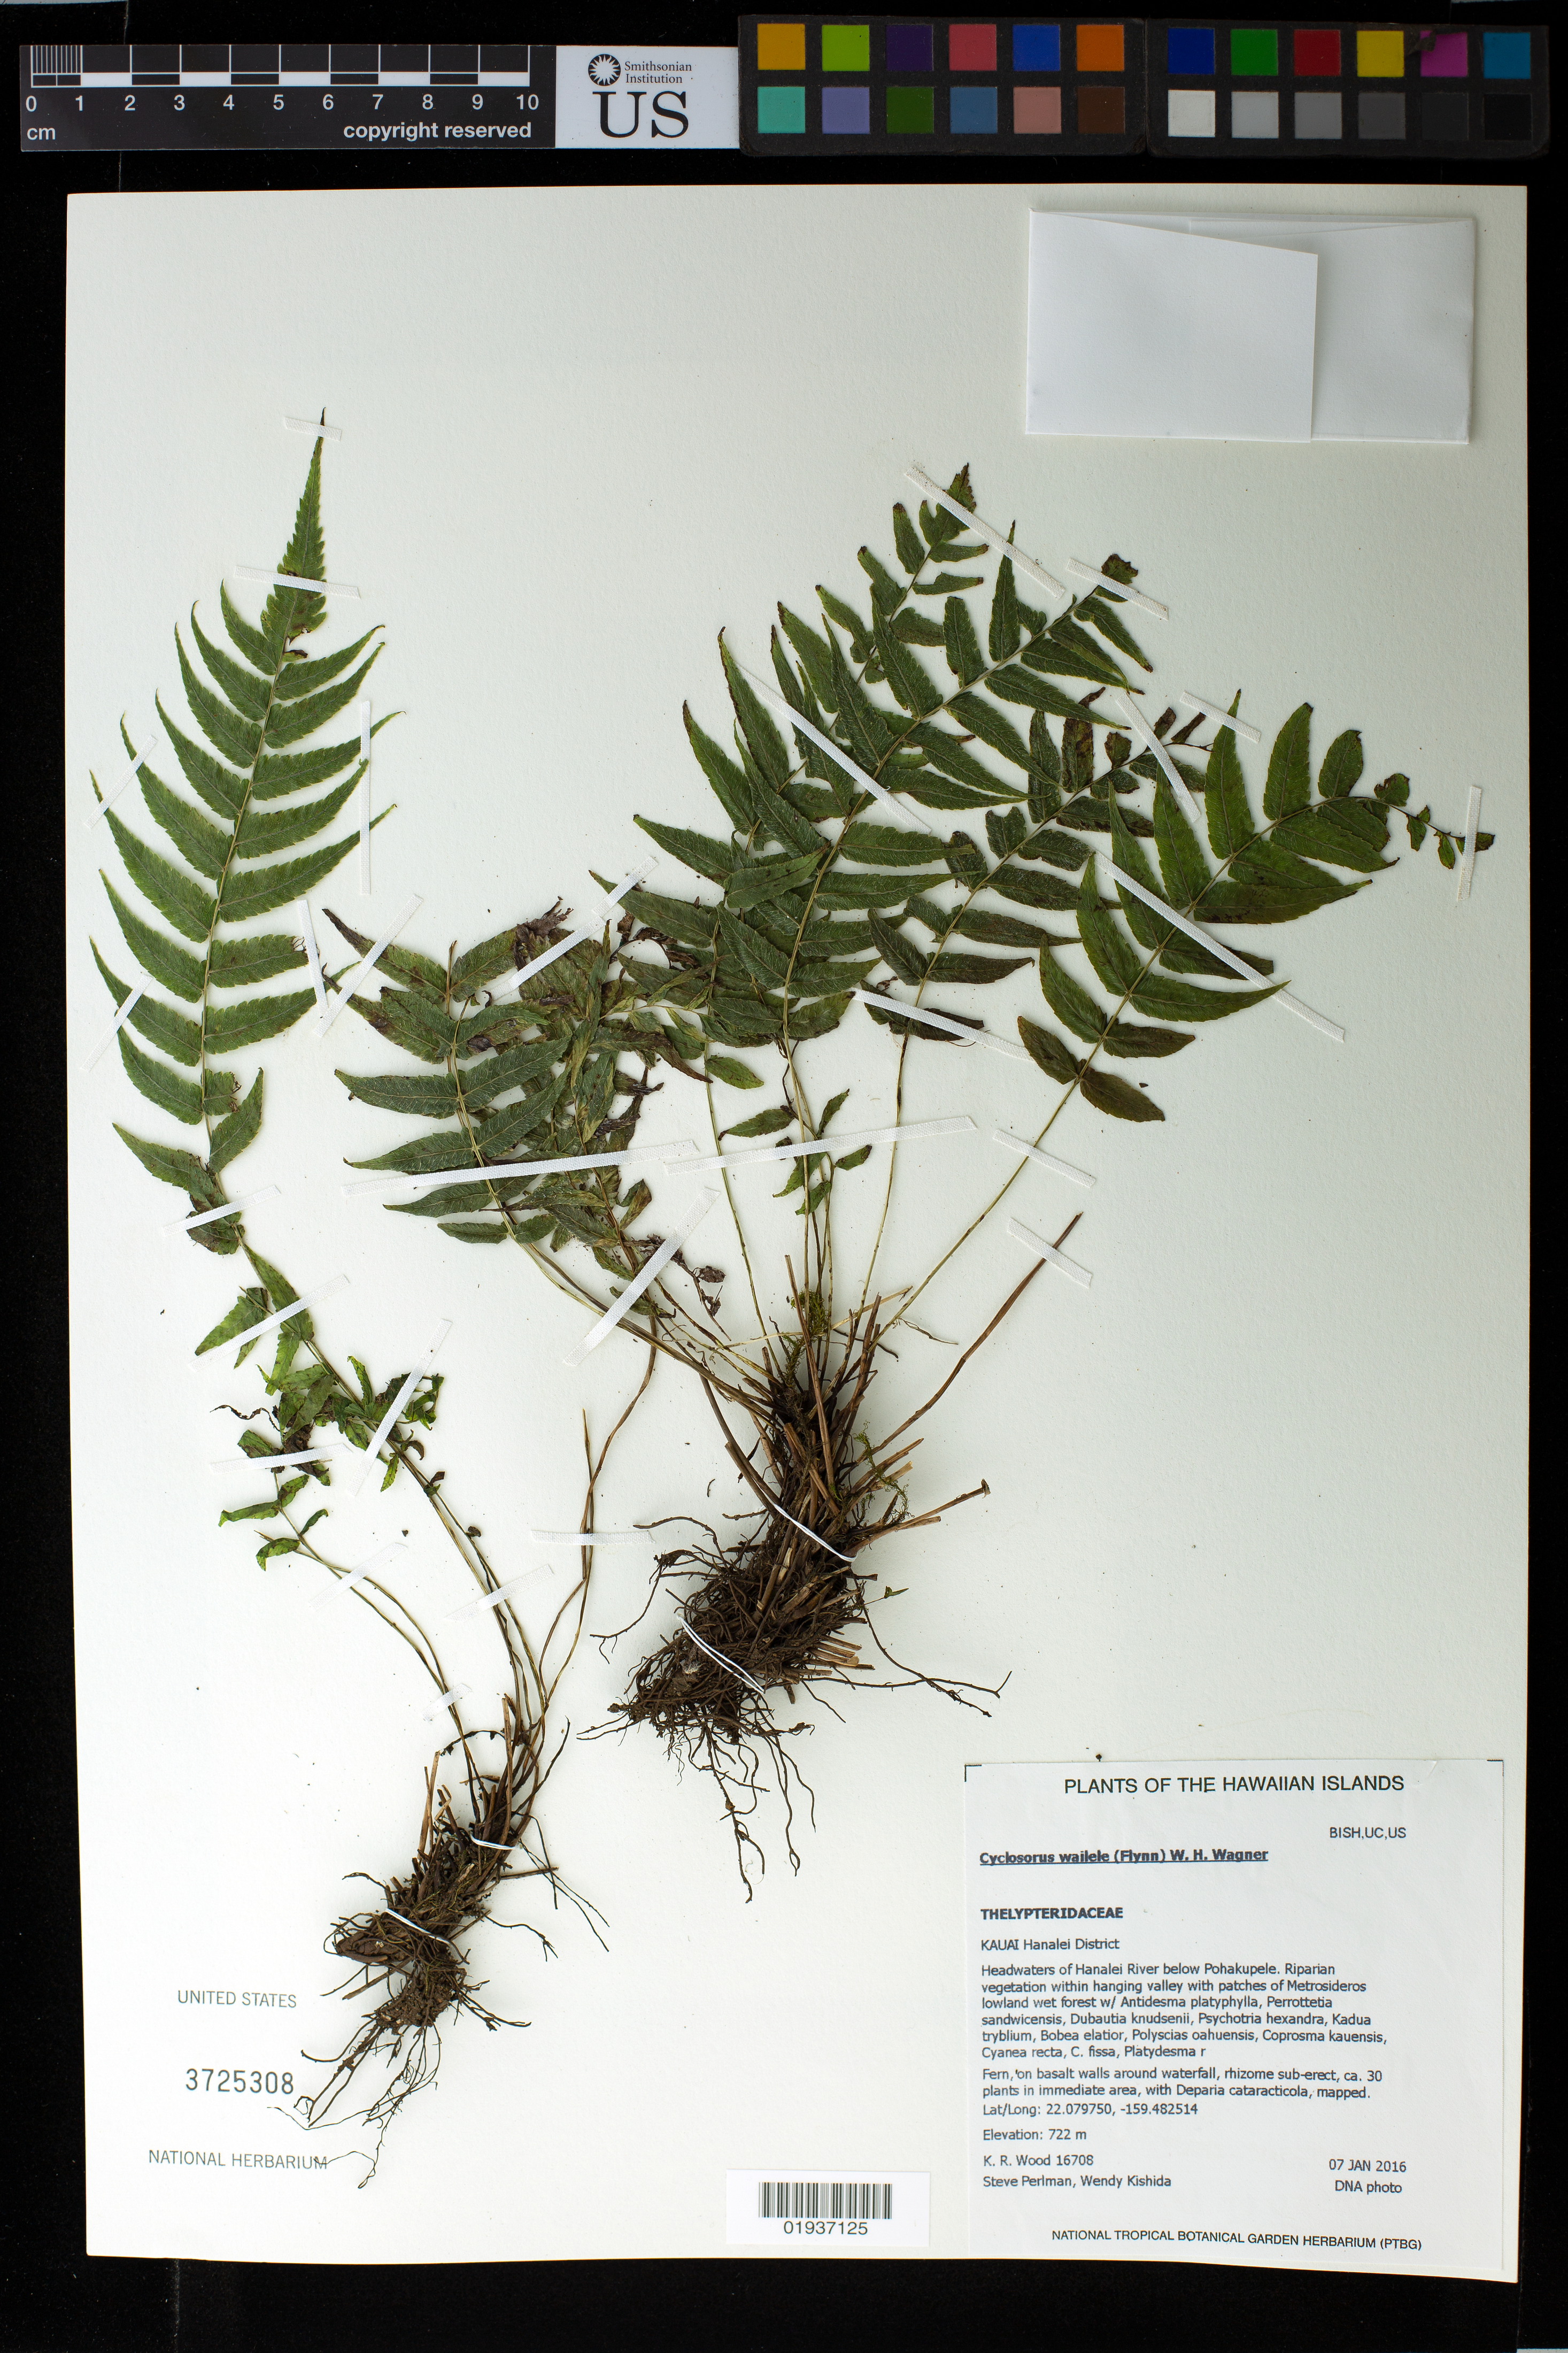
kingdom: Plantae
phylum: Tracheophyta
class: Polypodiopsida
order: Polypodiales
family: Thelypteridaceae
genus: Christella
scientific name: Christella wailele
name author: (Flynn) D.D. Palmer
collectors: K. R. Wood, S. P. Perlman & W. Kishida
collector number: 16708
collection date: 2016-01-07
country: United States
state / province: Hawaii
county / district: Kauai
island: Kaua'i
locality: Hanalei District, headwaters of Hanalei River below Pohakupele, hanging valley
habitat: Lowland wet forest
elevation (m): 722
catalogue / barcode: US 3725308